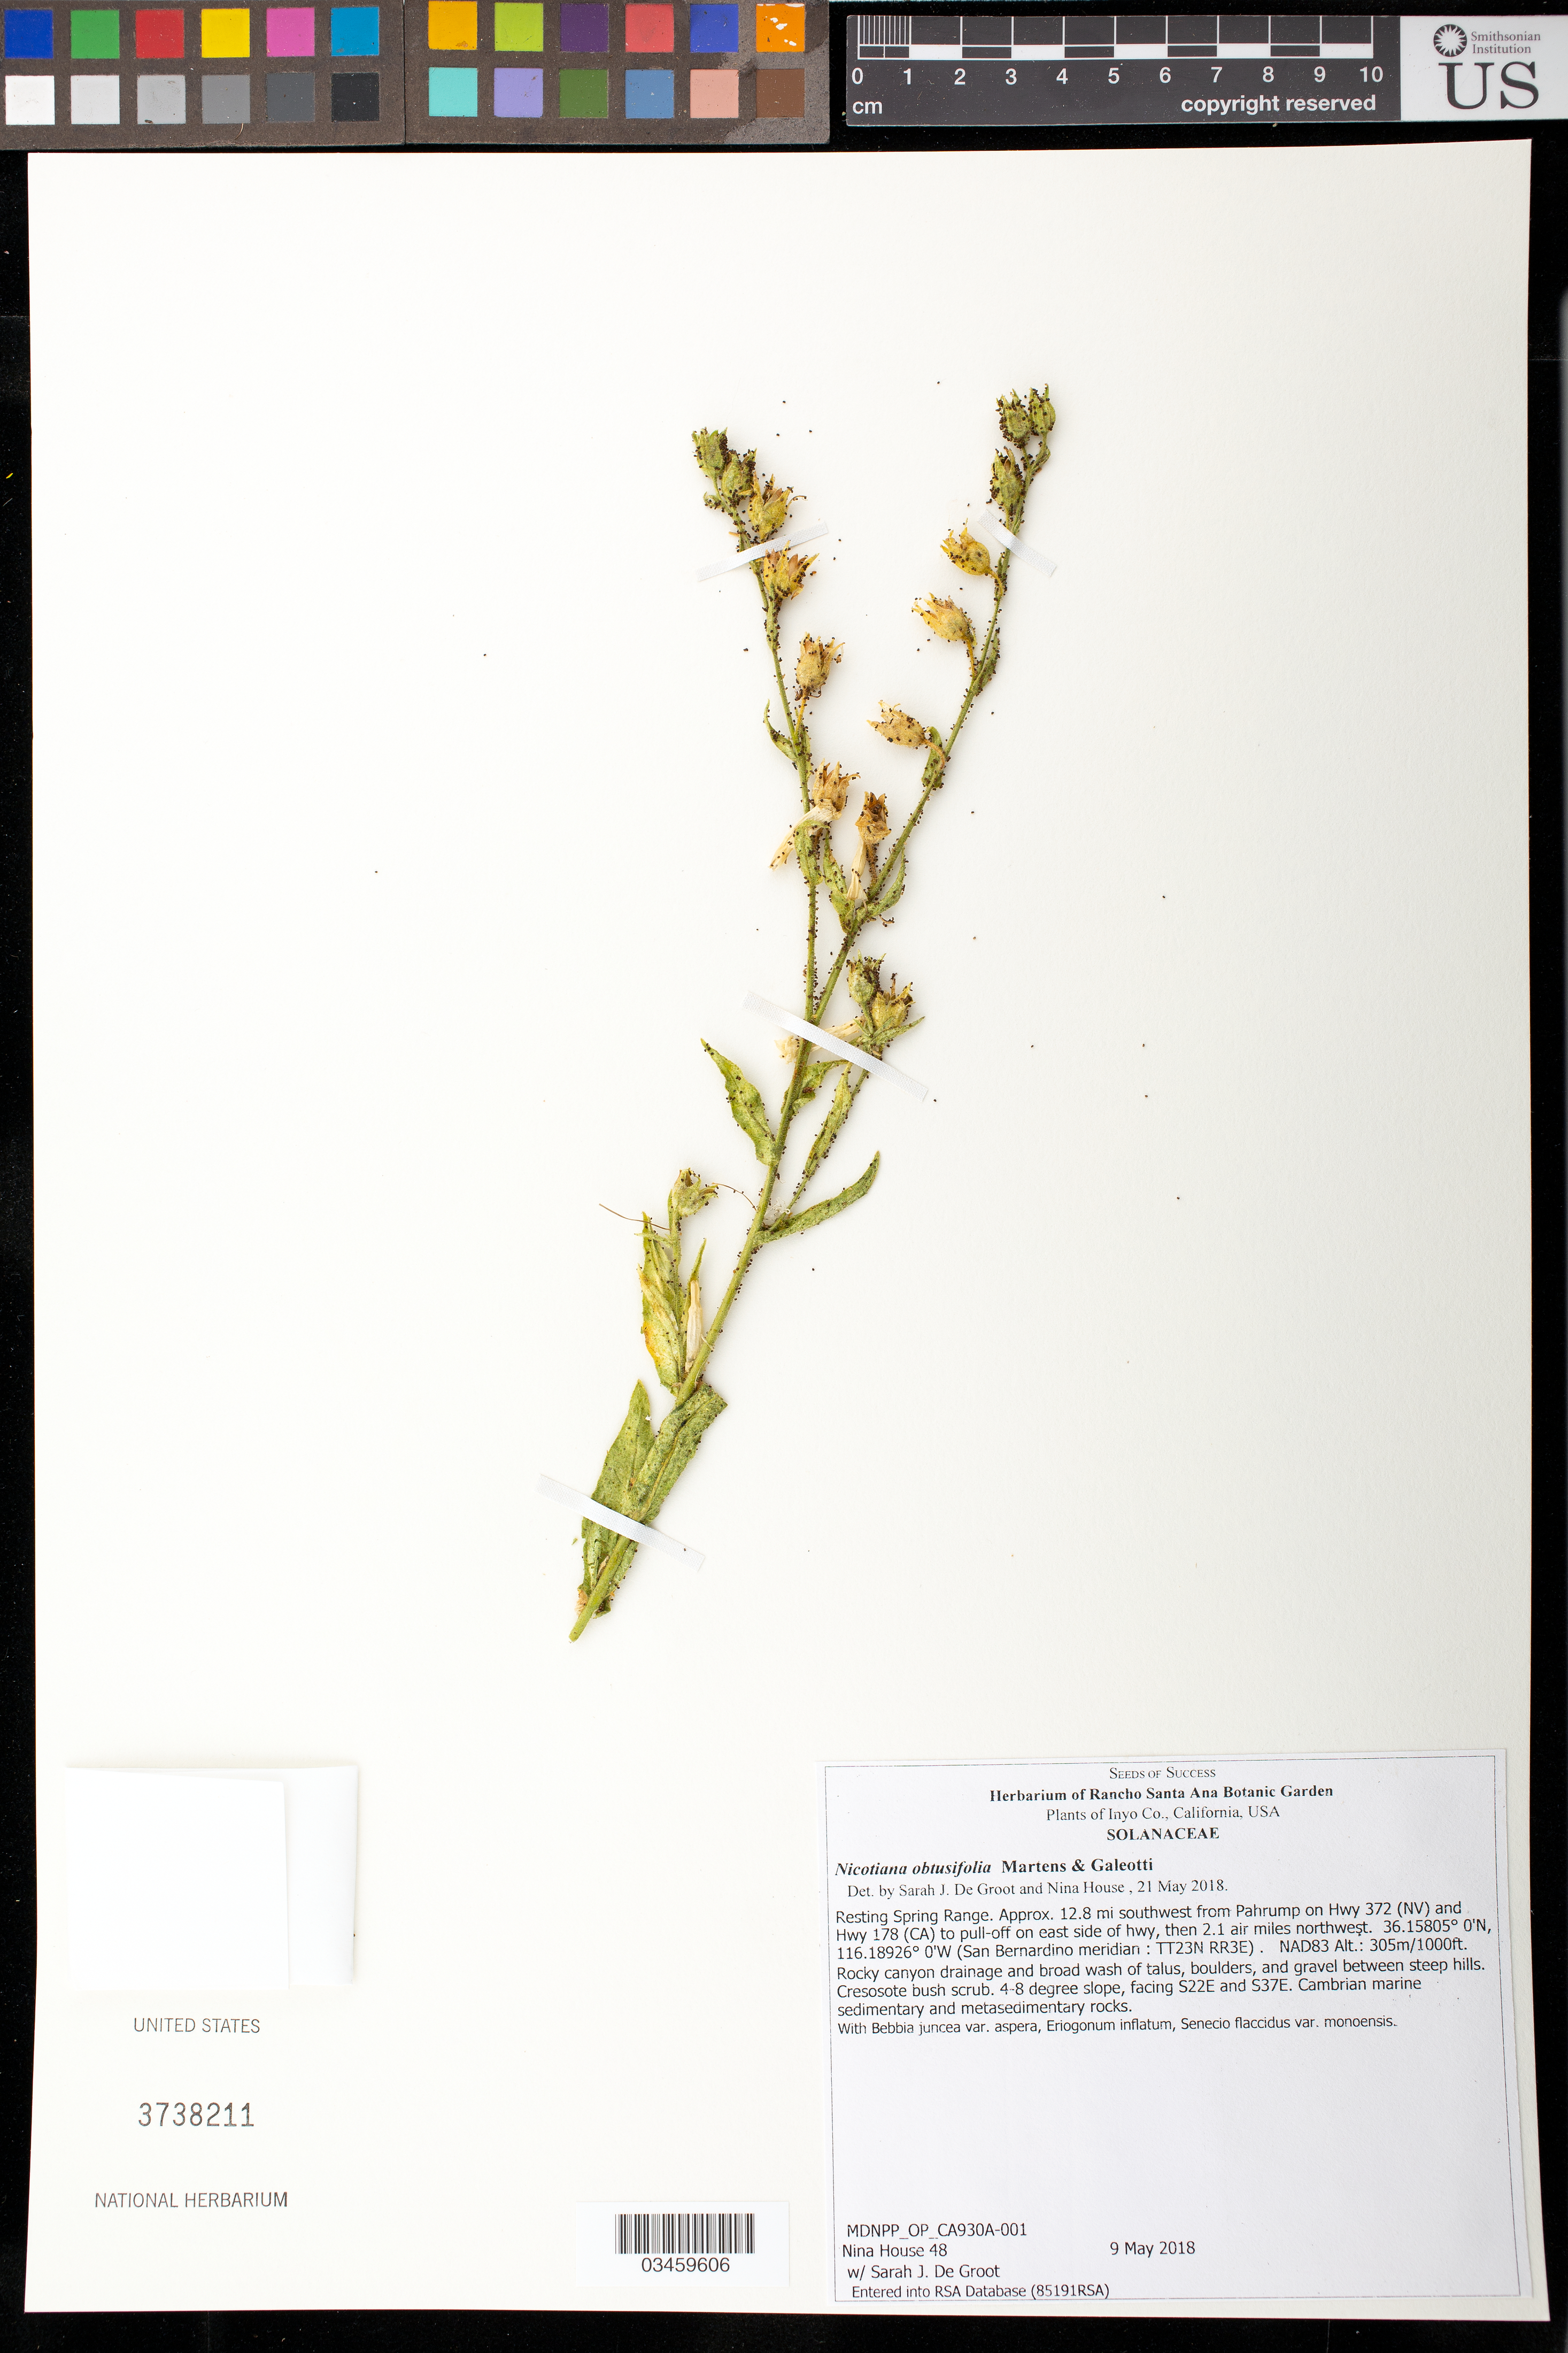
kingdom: Plantae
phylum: Tracheophyta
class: Magnoliopsida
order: Solanales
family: Solanaceae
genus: Nicotiana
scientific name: Nicotiana obtusifolia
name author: M. Martens & Galeotti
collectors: N. House & S. De Groot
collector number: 48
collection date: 2018-05-09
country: United States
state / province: California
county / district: Inyo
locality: Resting Spring Range, 12.8 mi SW from Pahrump on Hwy 372 (NV) and Hwy 178 (CA) to pull-off on E side of Hwy, then 2.1 air mi NW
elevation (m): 305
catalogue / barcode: US 3738211